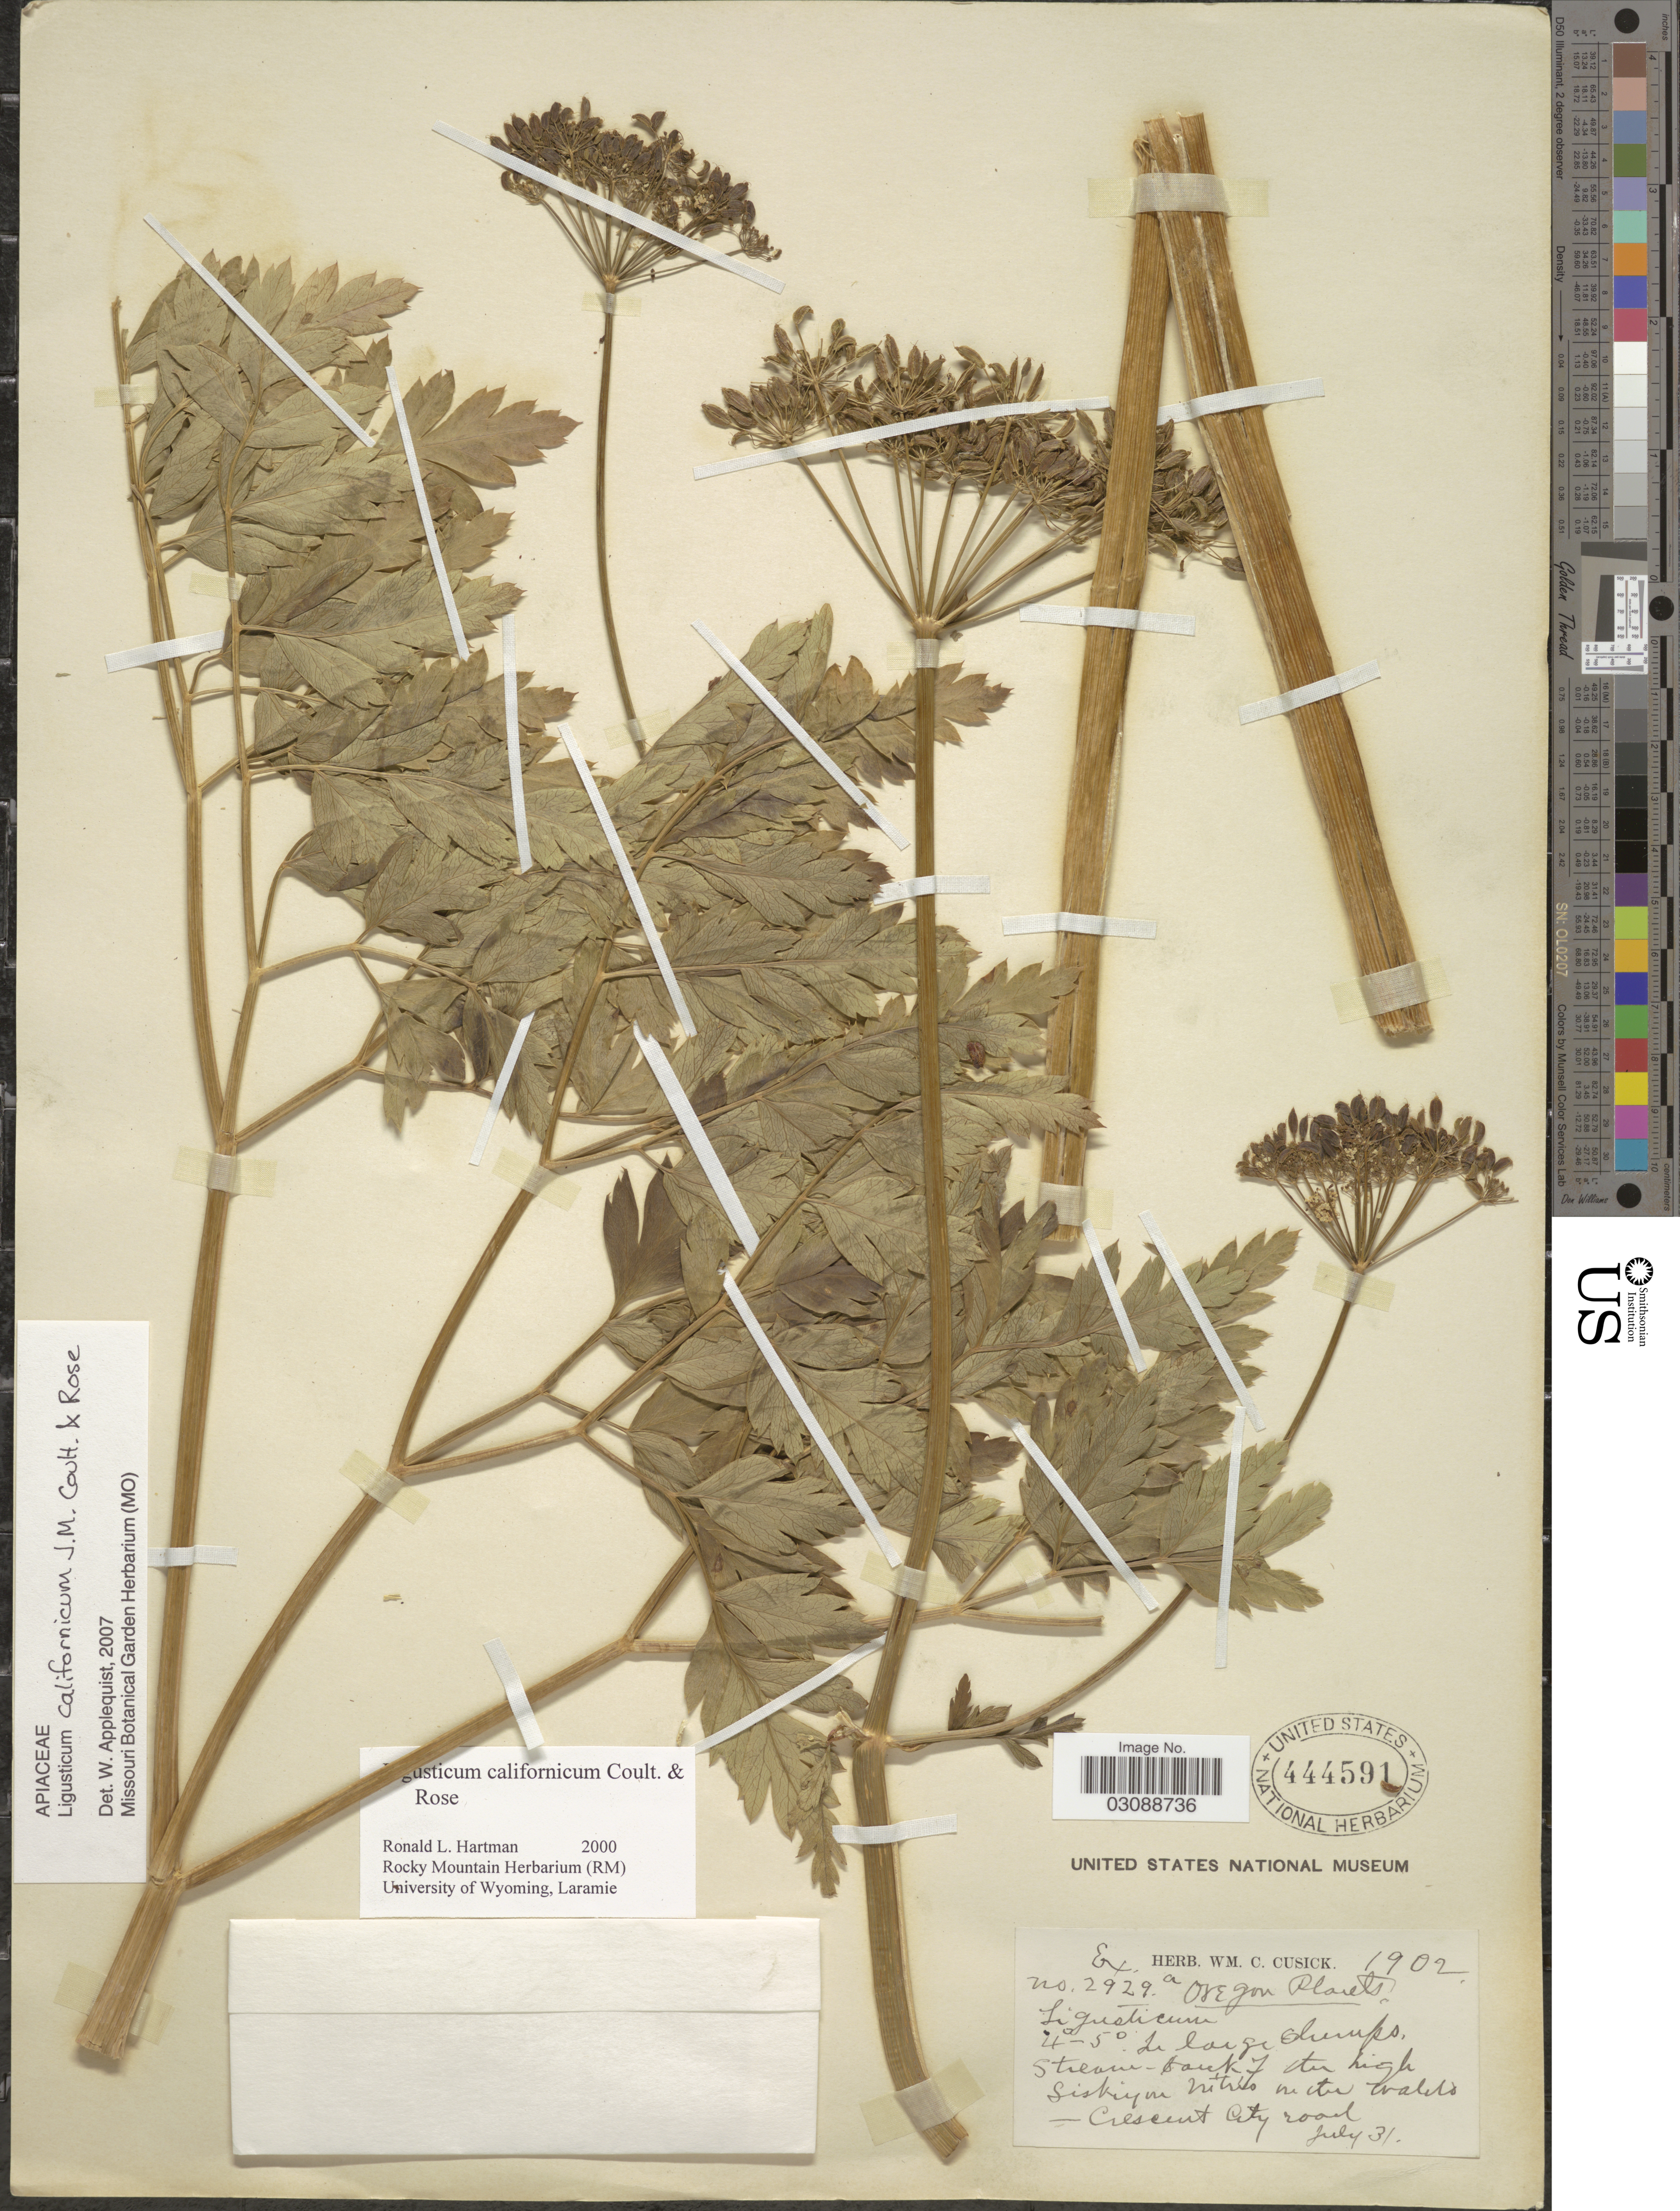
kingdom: Plantae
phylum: Tracheophyta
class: Magnoliopsida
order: Apiales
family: Apiaceae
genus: Ligusticum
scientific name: Ligusticum californicum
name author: J.M. Coult. & Rose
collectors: ex herb. Wm. C. Cusick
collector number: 2929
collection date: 1902-07-31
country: United States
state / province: Oregon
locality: Siskiyou Mtns near wales [interpreted]- Crescent City road.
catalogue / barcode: US 444591